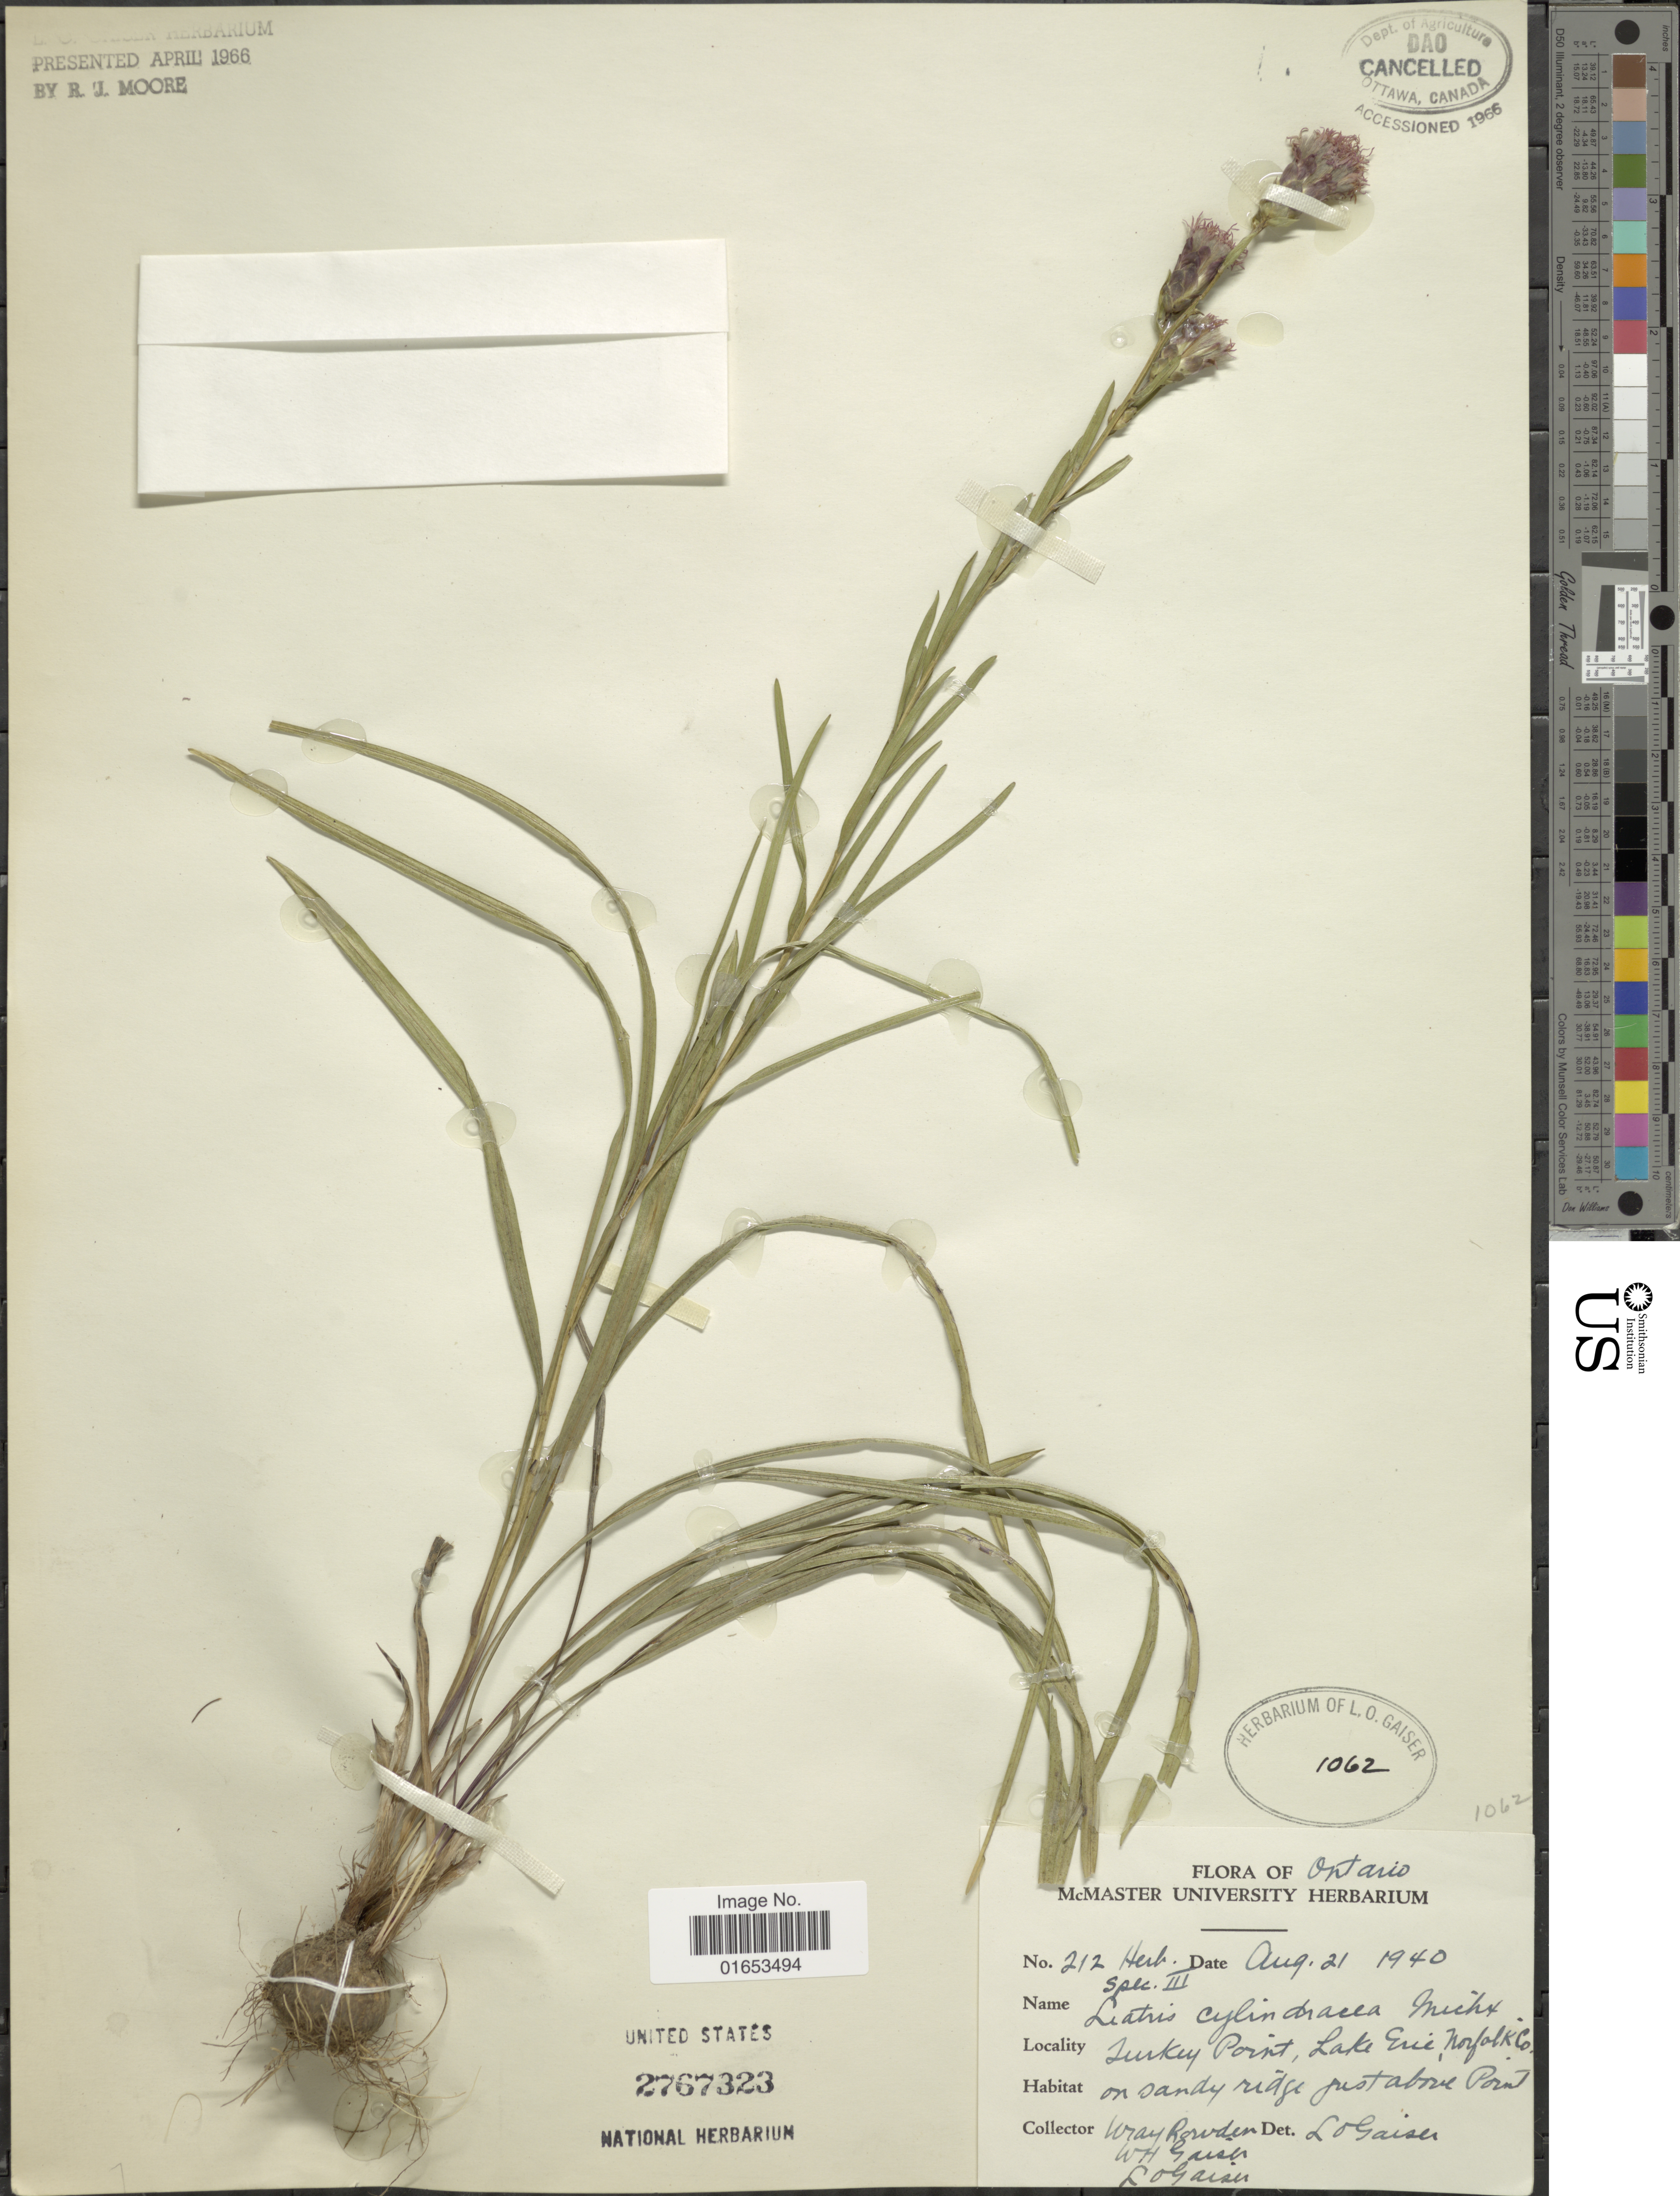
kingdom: Plantae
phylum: Tracheophyta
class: Magnoliopsida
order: Asterales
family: Asteraceae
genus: Liatris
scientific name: Liatris cylindracea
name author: Michaux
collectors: W. Rowan, W. Gaiser & L. Gaiser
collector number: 212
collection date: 1940-08-21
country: Canada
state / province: Ontario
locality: Turkey Point, Lake Erie, Norfolk Co., on sandy ridge just above Point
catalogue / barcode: US 2767323